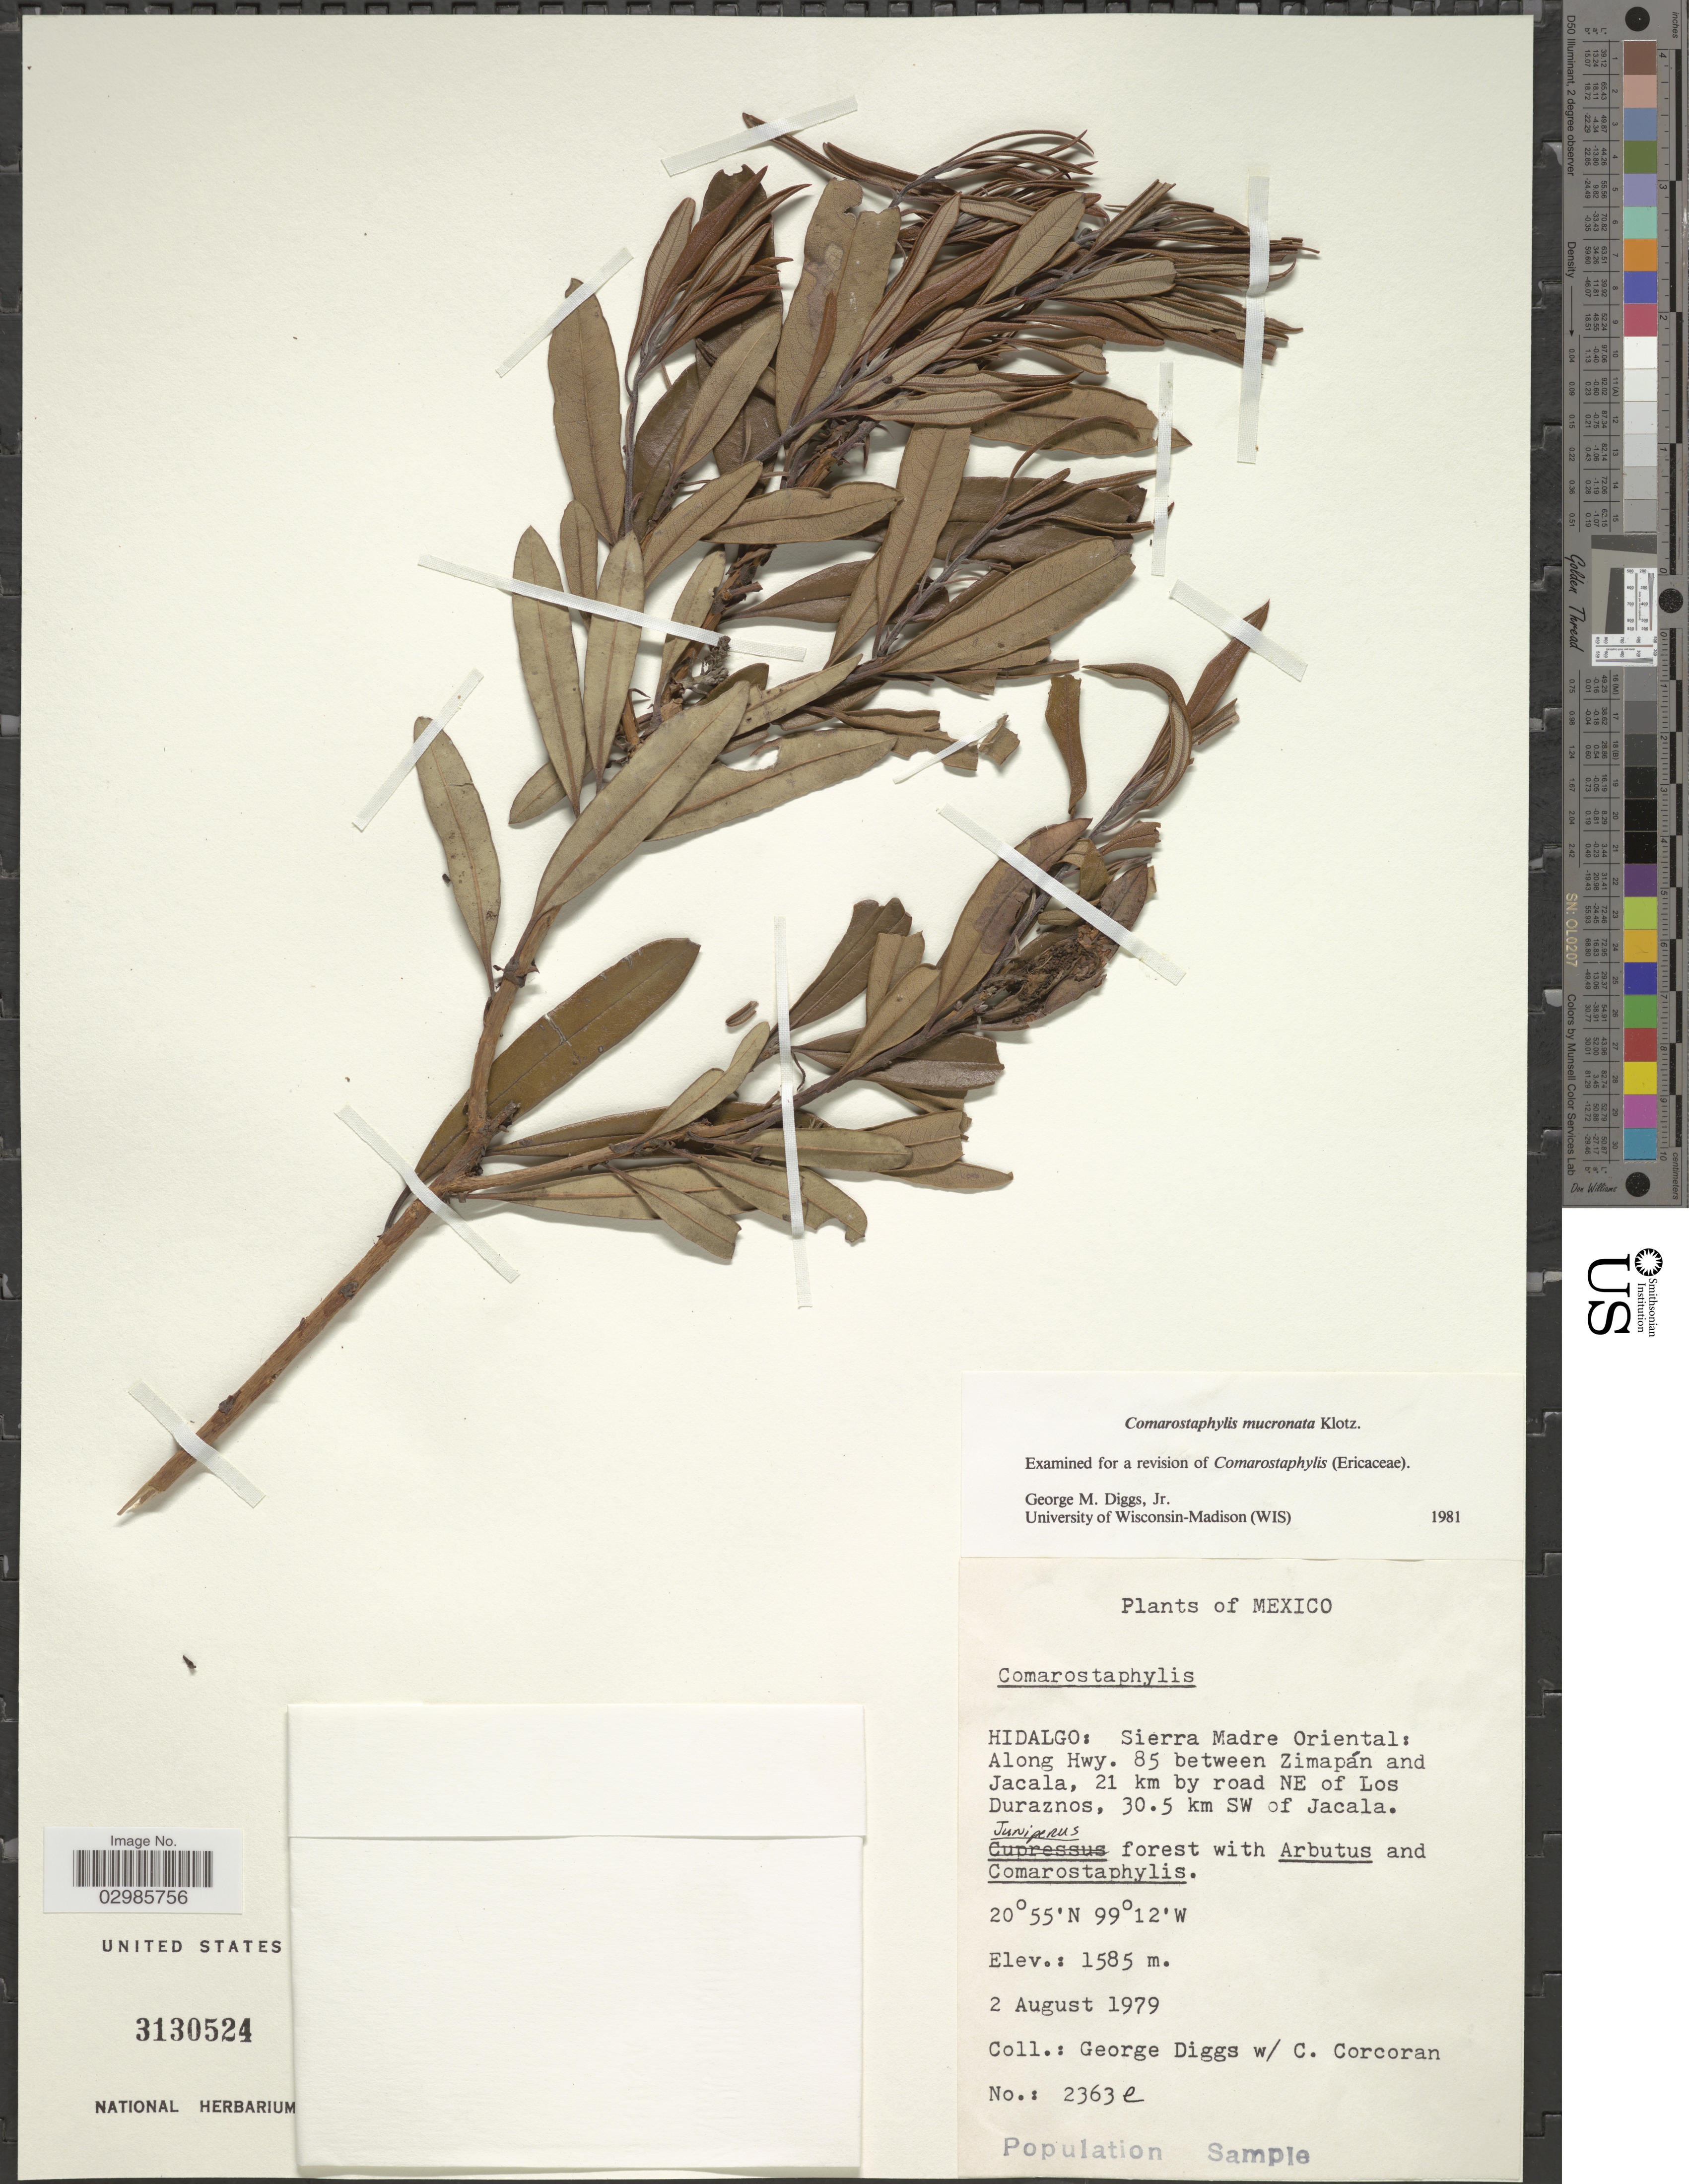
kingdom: Plantae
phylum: Tracheophyta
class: Magnoliopsida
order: Ericales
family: Ericaceae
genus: Comarostaphylis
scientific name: Comarostaphylis mucronata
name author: Klotzsch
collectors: G. Diggs & C. Corcoran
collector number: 2363e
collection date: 1979-08-02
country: Mexico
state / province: Hidalgo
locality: Sierra Madre Oriental: Along Hwy. 85 between Zimapán and Jacala, 21 km by road NE of Los Duraznos, 30.5 km SW of Jacala.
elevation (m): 1585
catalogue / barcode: US 3130524